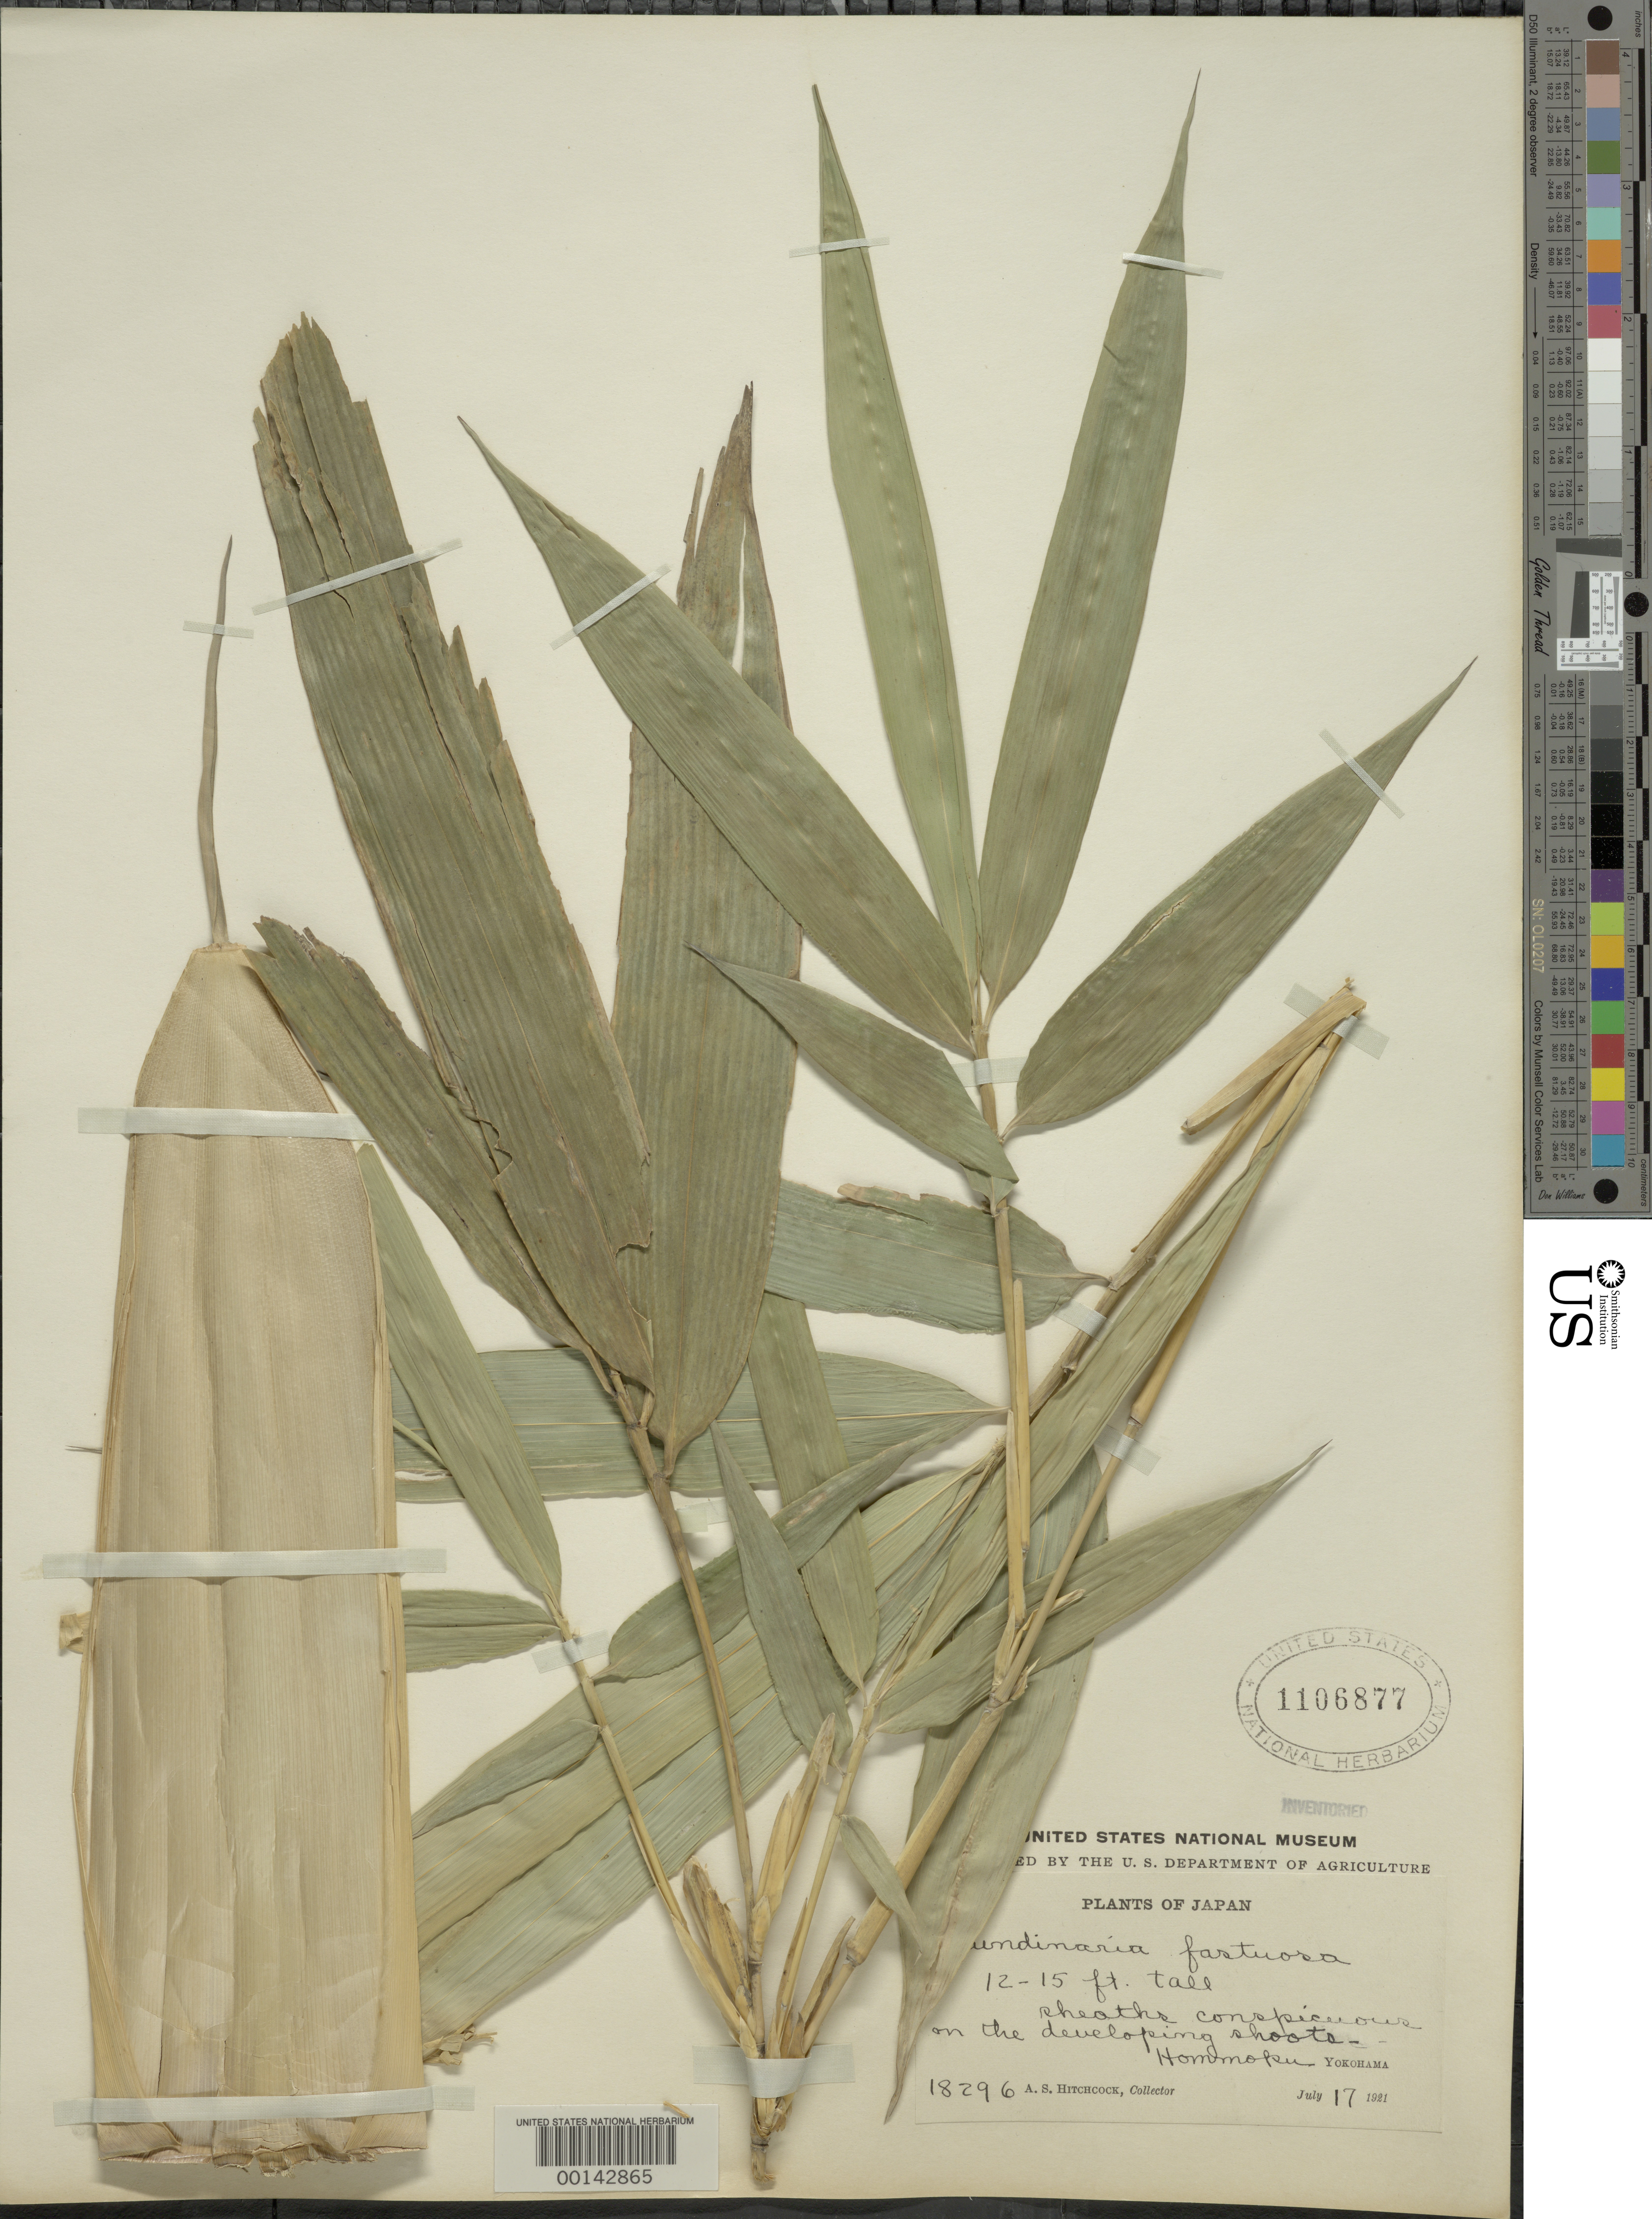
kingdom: Plantae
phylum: Tracheophyta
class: Liliopsida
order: Poales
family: Poaceae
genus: Semiarundinaria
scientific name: Semiarundinaria fastuosa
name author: Makino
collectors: A. S. Hitchcock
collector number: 18296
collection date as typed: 17 Jul 1921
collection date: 1921-07-17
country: Japan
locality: Yokohama, hommoku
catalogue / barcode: US 1106877